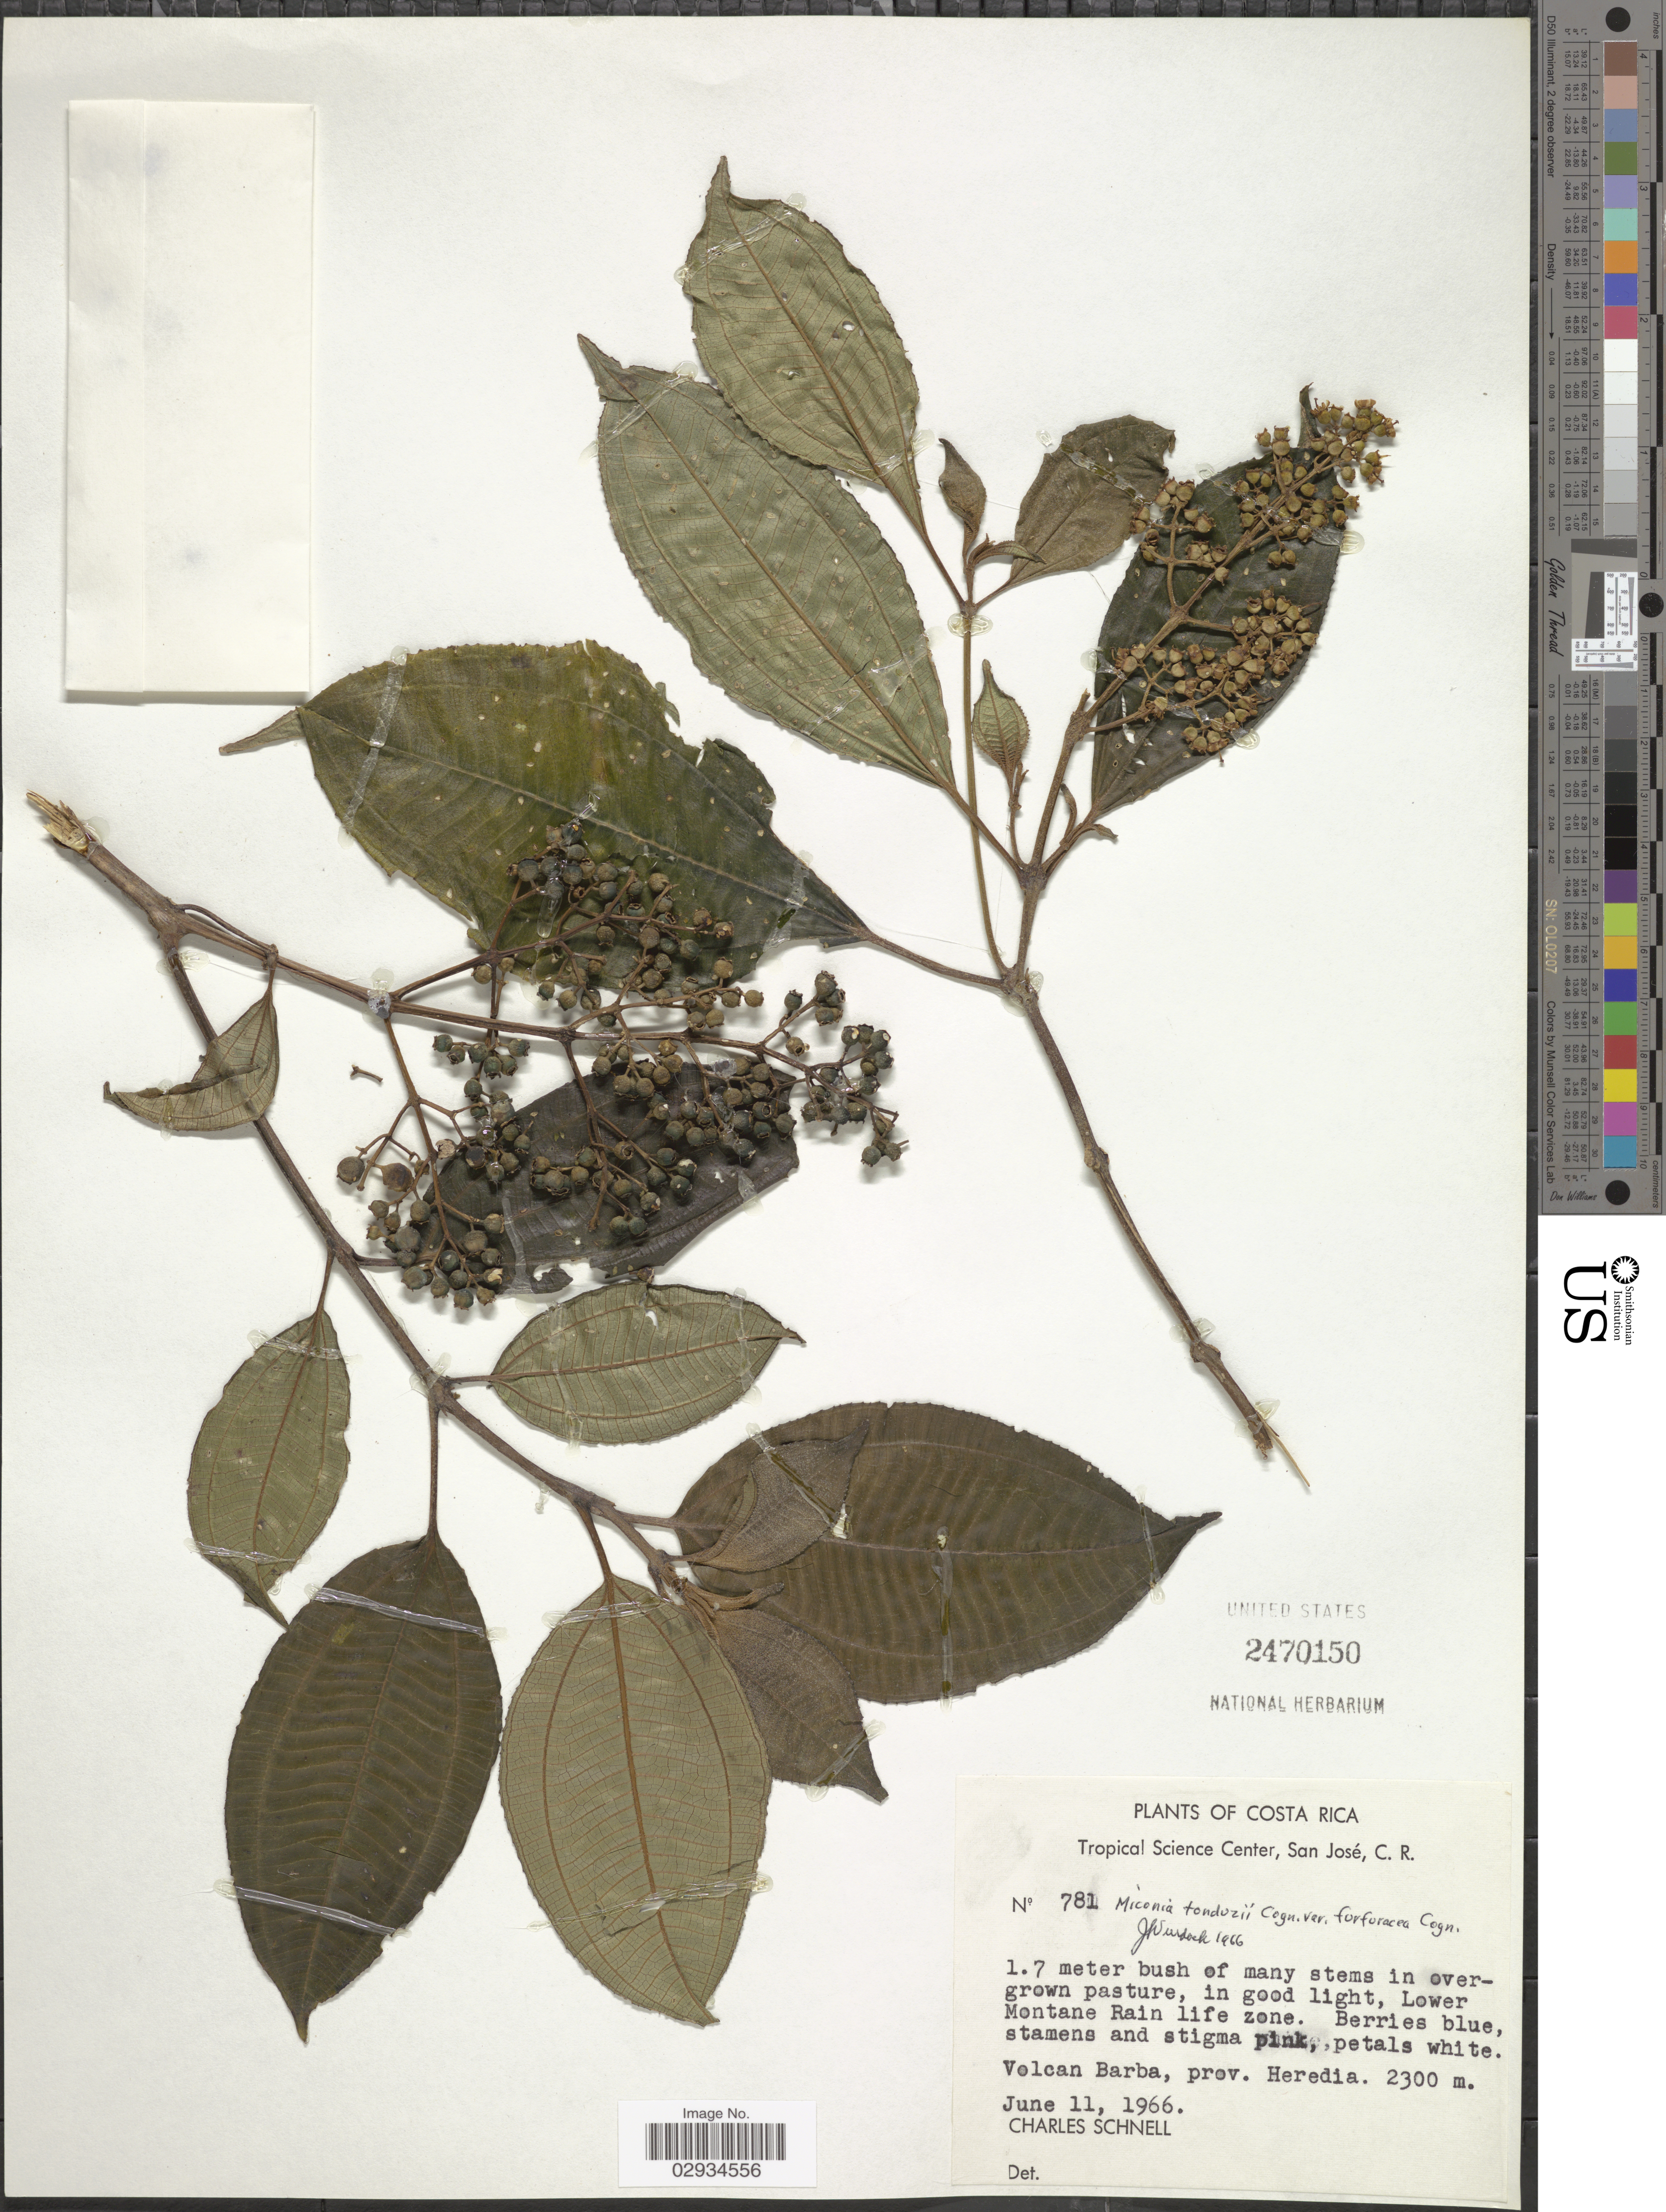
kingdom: Plantae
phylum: Tracheophyta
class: Magnoliopsida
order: Myrtales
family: Melastomataceae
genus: Miconia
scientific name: Miconia tonduzii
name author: Cogn. in A. DC.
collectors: C. Schnell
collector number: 781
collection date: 1966-06-11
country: Costa Rica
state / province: Heredia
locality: Volcan Barba.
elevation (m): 2300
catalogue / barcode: US 2470150